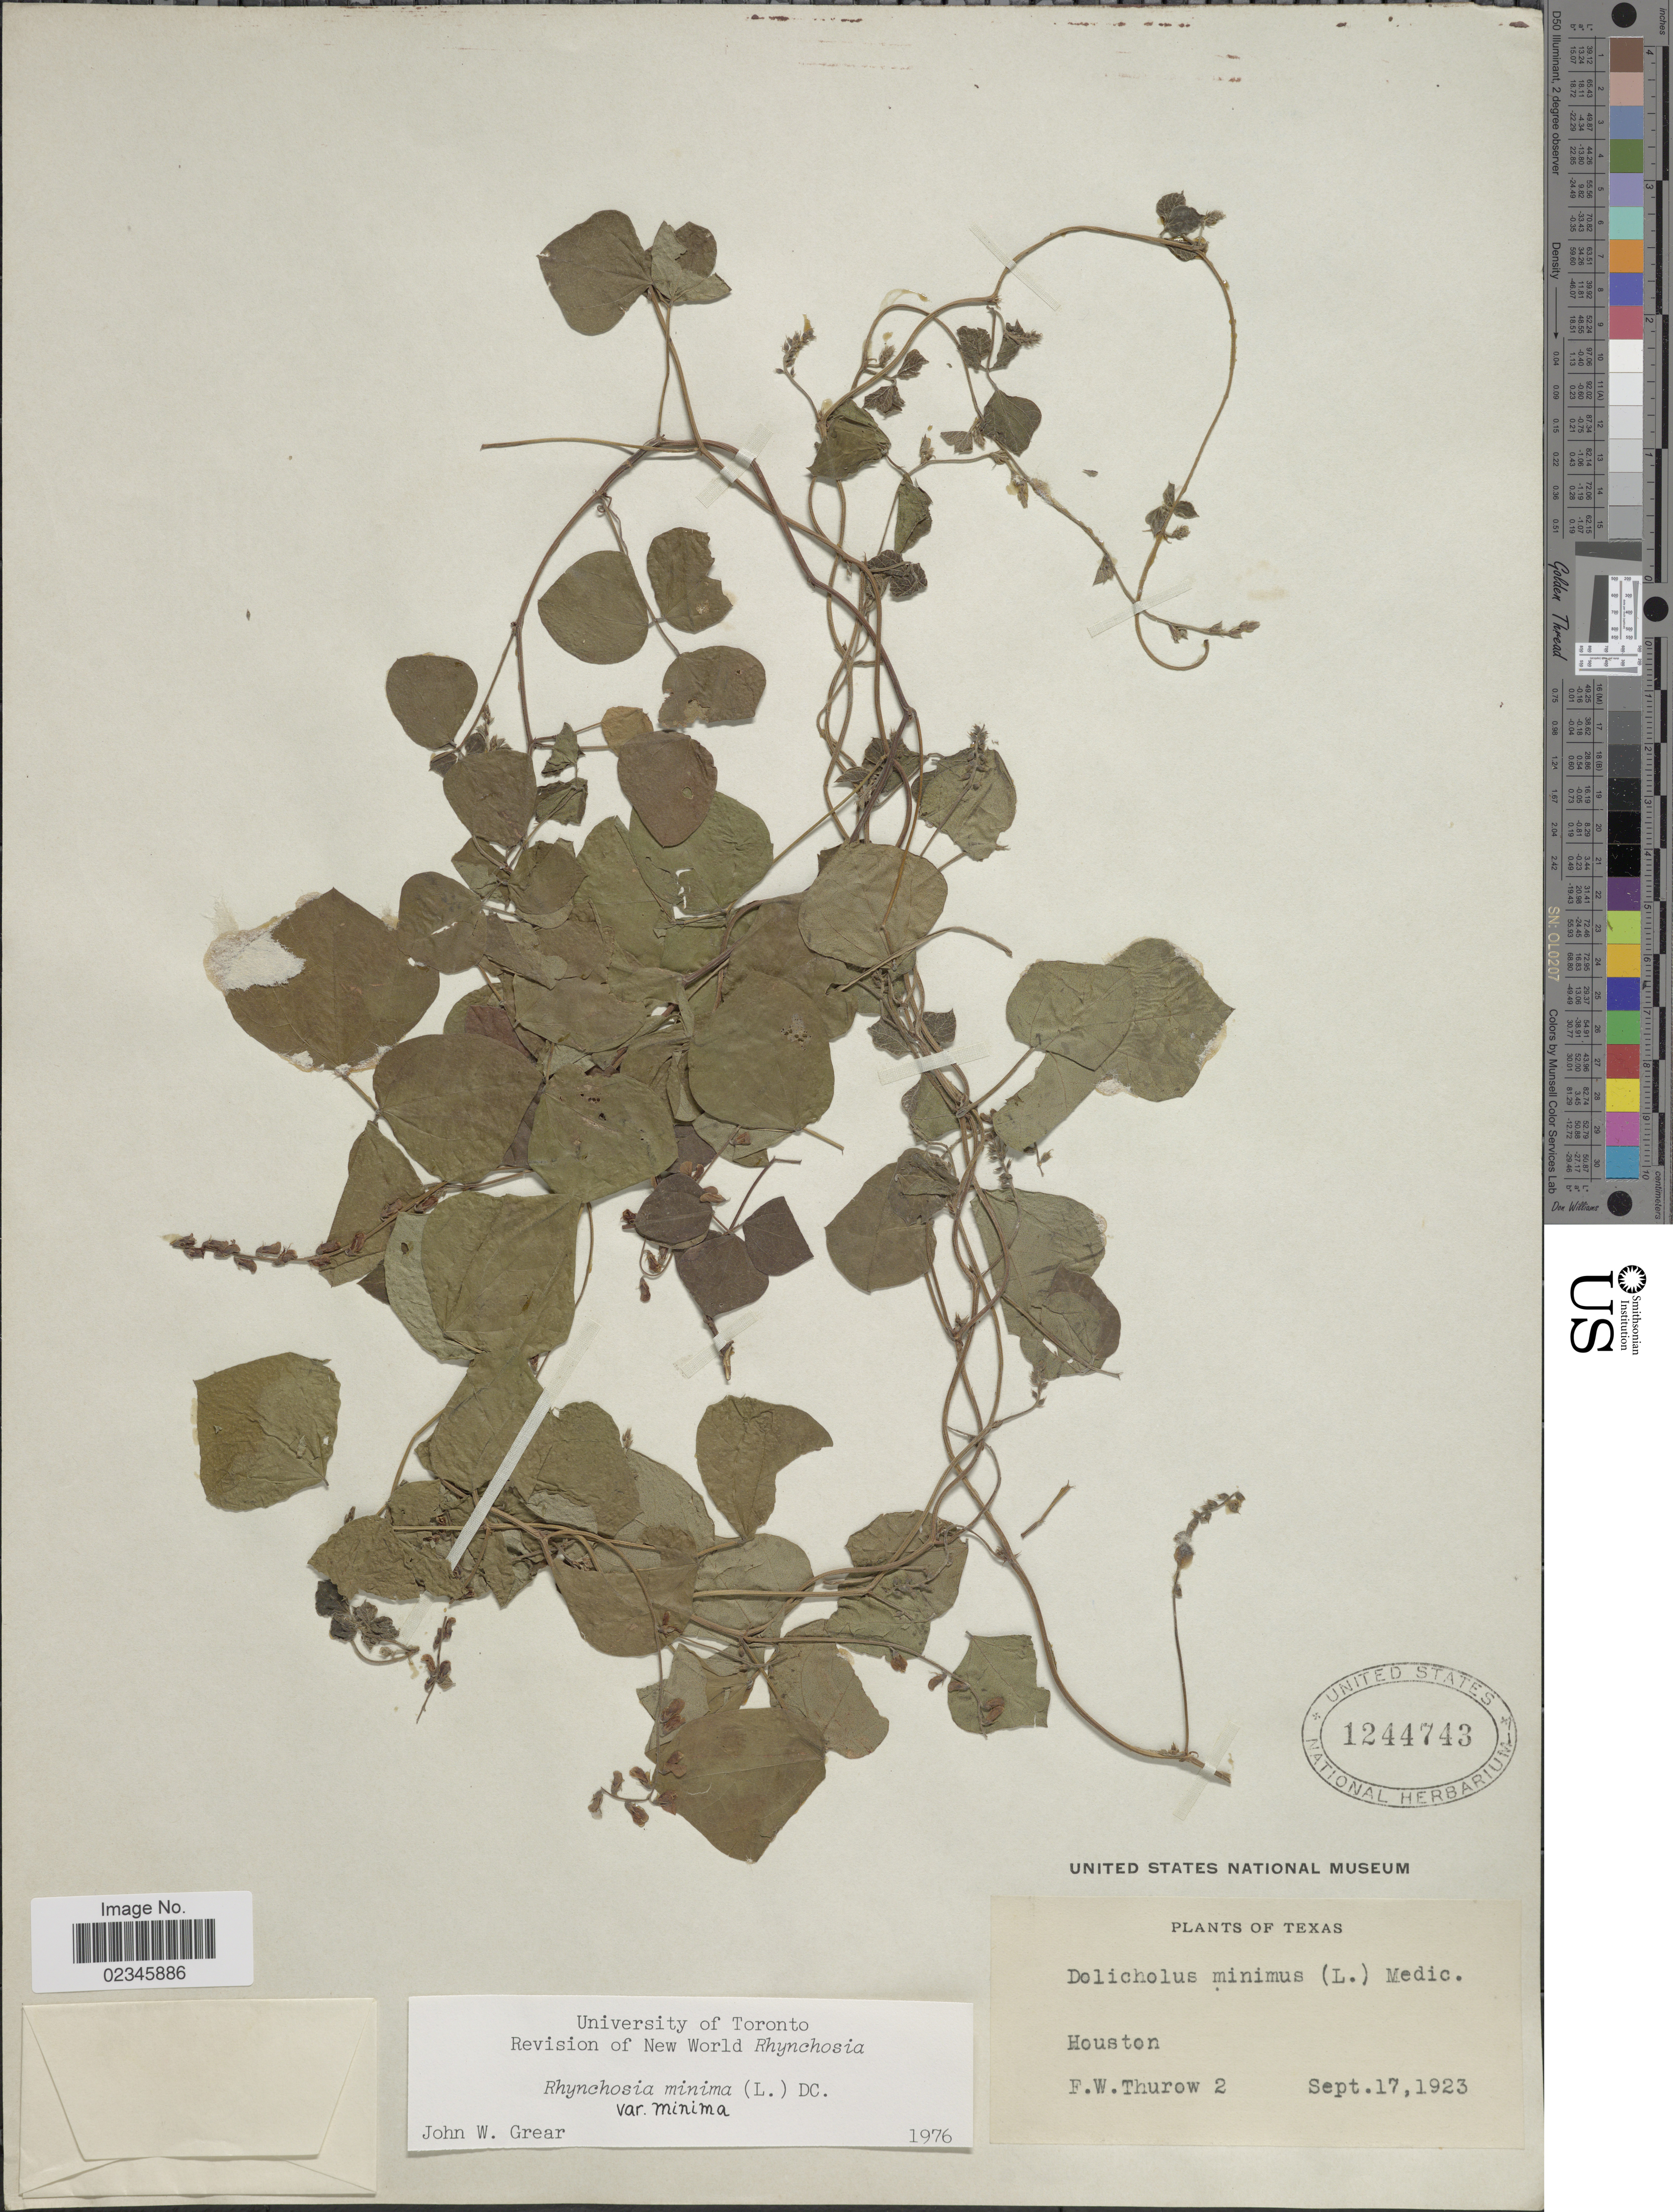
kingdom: Plantae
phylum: Tracheophyta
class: Magnoliopsida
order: Fabales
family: Fabaceae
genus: Rhynchosia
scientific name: Rhynchosia minima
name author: (L.) DC.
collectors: F. W. Thurow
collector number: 2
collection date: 1923-09-17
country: United States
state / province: Texas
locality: Houston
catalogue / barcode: US 1244743